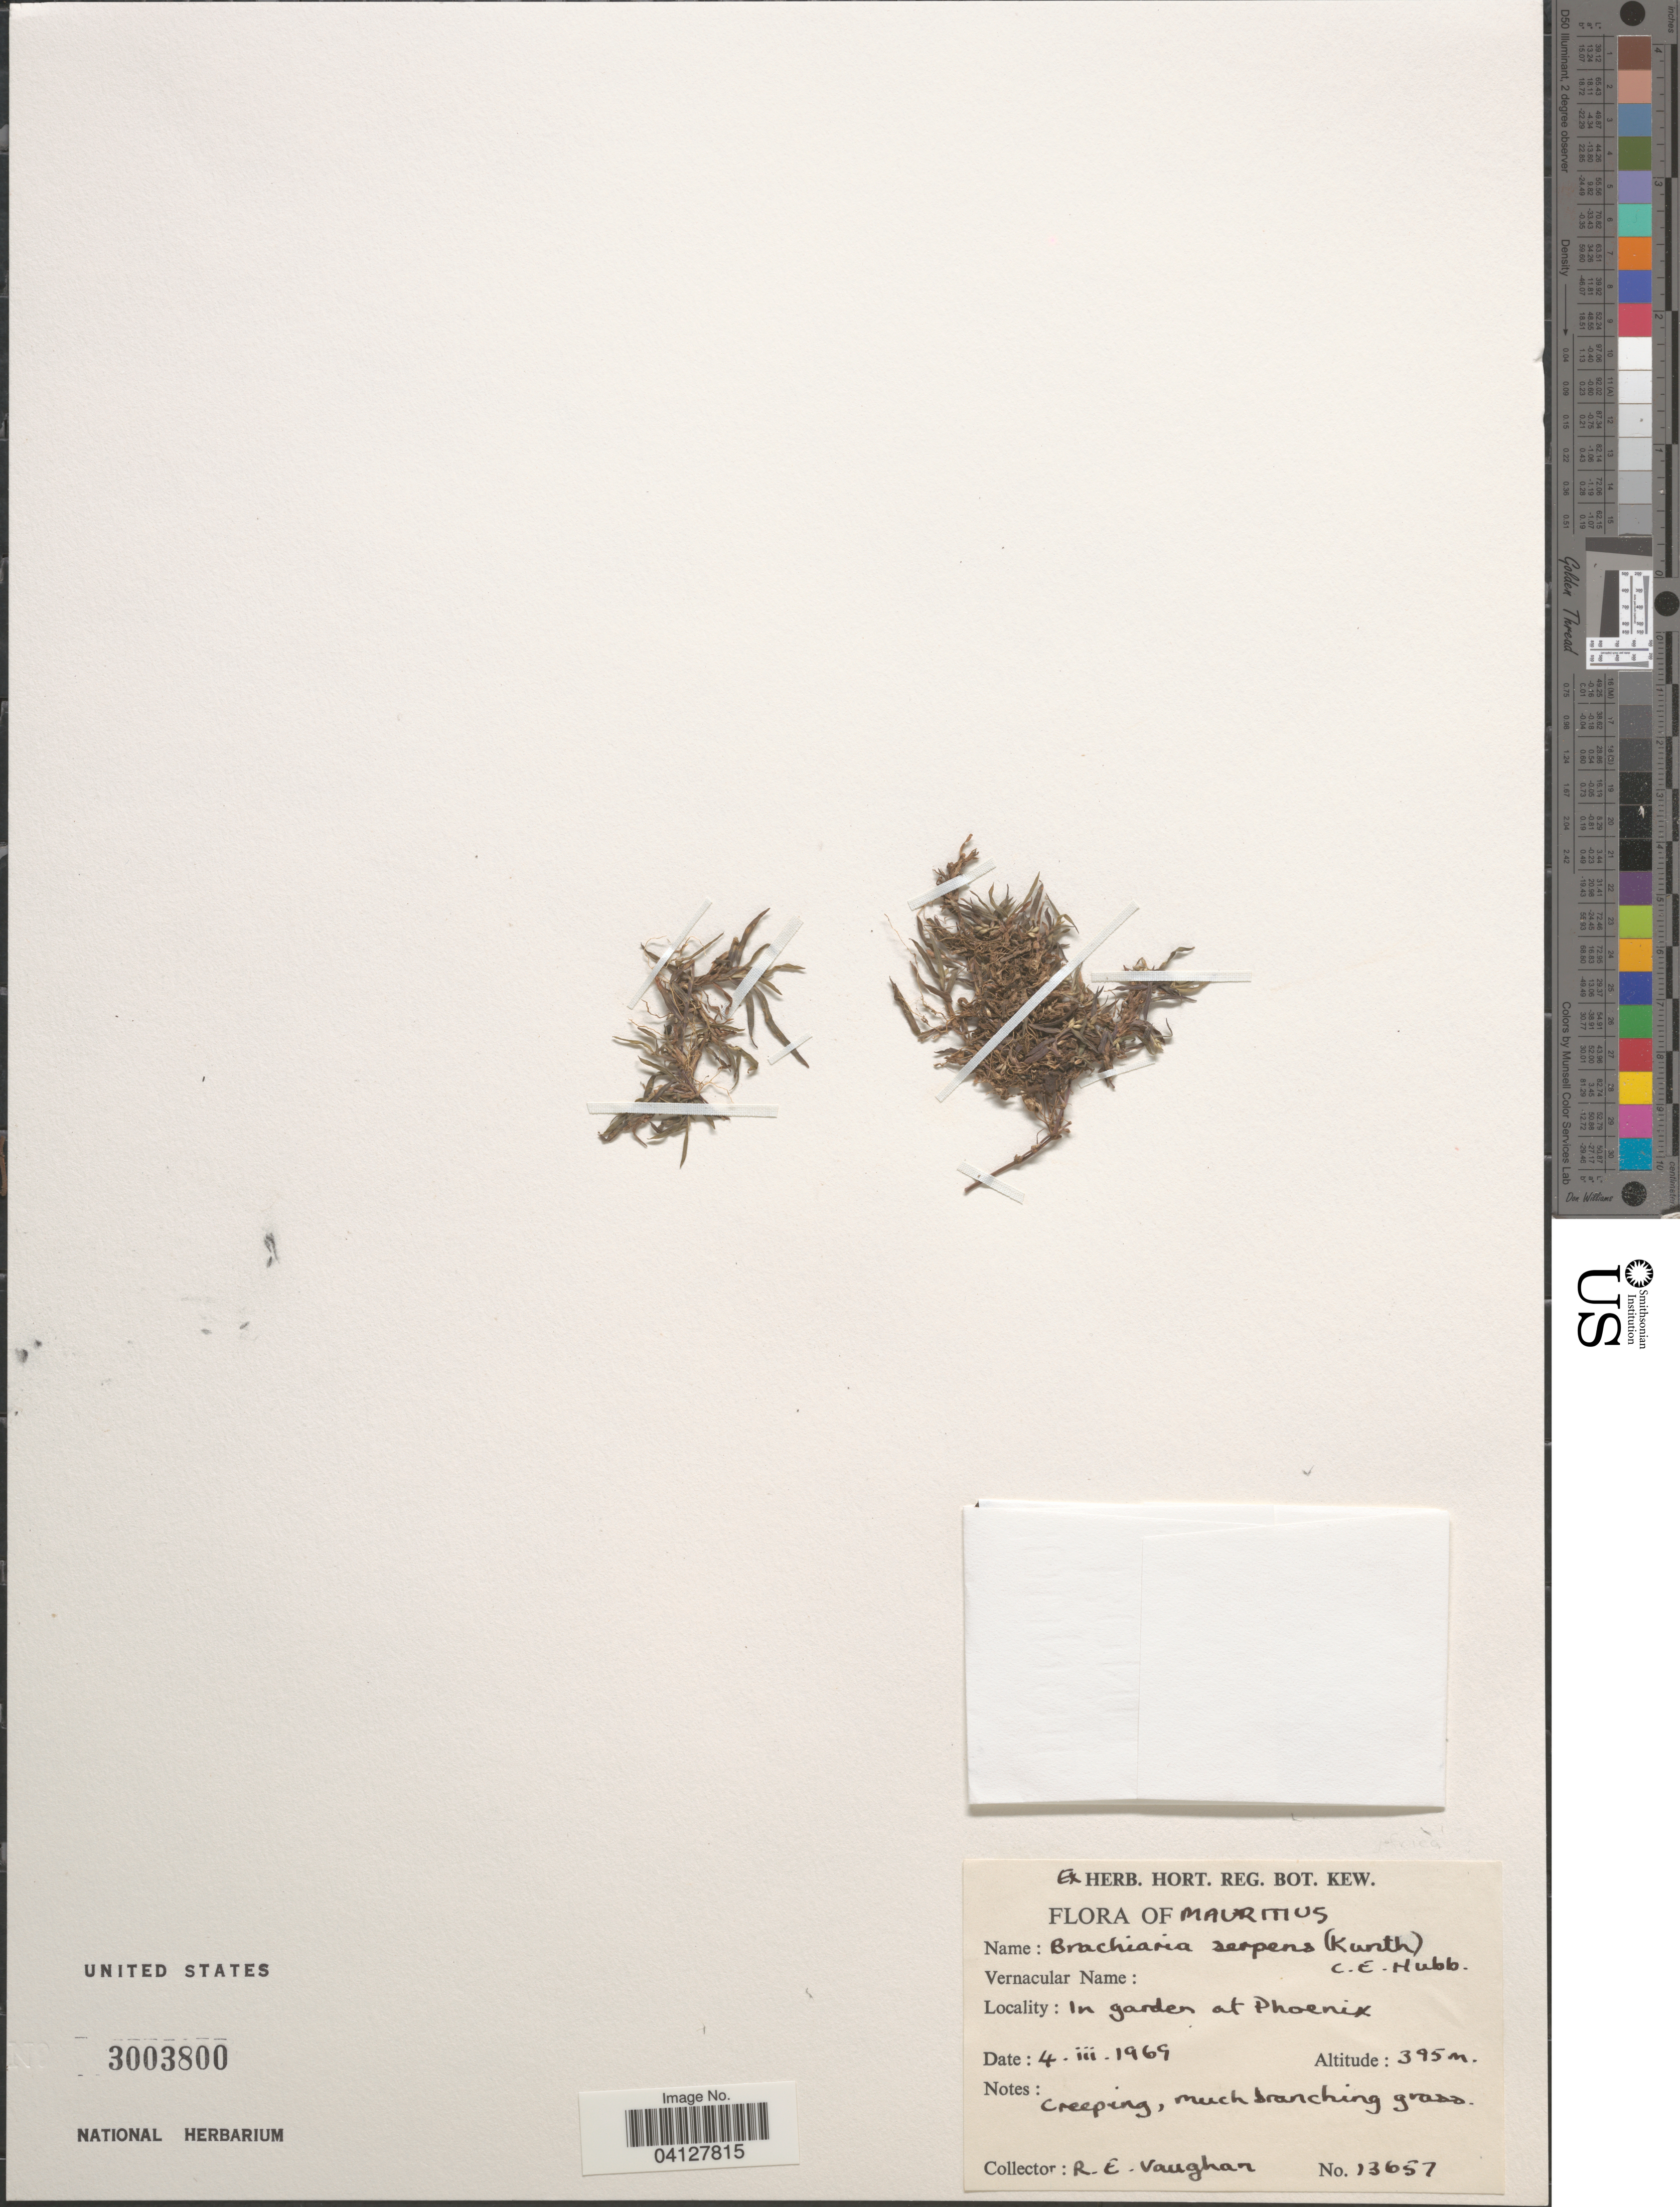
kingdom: Plantae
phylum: Tracheophyta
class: Liliopsida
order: Poales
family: Poaceae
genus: Brachiaria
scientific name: Brachiaria serpens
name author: (Kunth) C.E. Hubb.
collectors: R. Vaughan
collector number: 13657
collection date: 1969-03-04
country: Mauritius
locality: In garden at Phoenix.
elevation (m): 395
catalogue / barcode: US 3003800